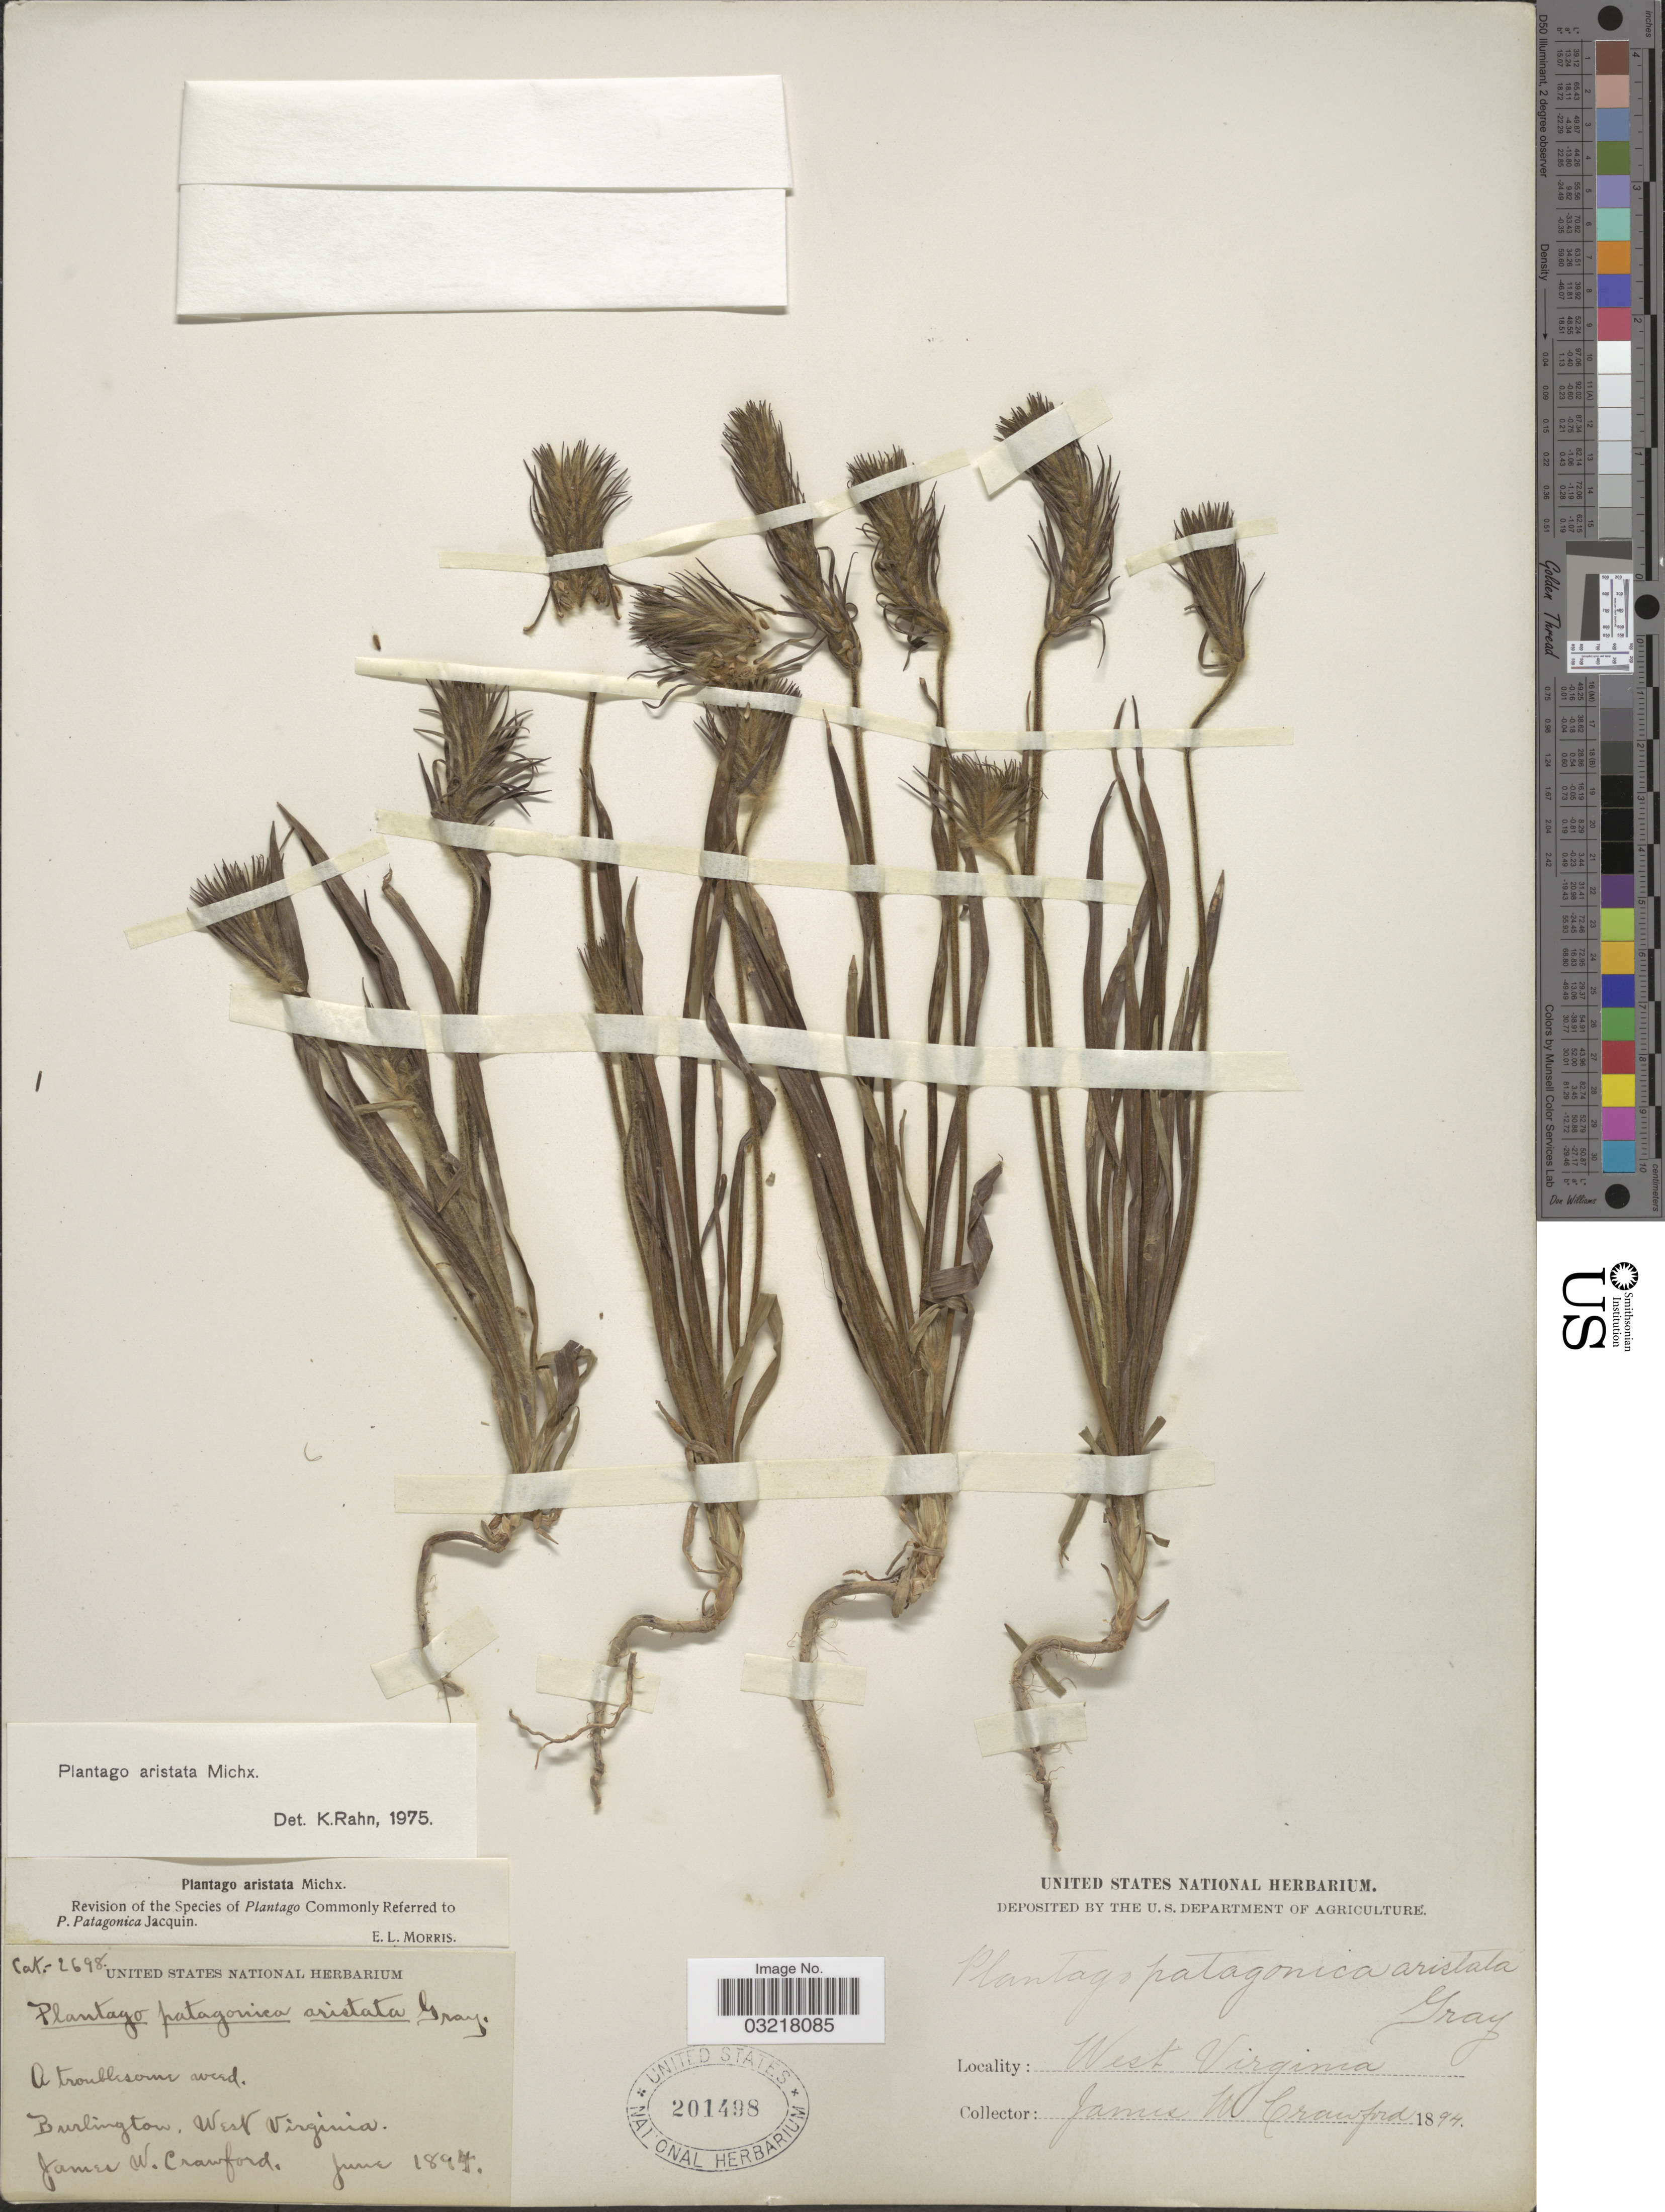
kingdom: Plantae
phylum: Tracheophyta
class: Magnoliopsida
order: Lamiales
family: Plantaginaceae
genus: Plantago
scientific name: Plantago aristata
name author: Michx.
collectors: J. Crawford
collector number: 2698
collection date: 1894-06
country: United States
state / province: West Virginia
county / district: Mineral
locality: Burlington.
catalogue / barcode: US 201498